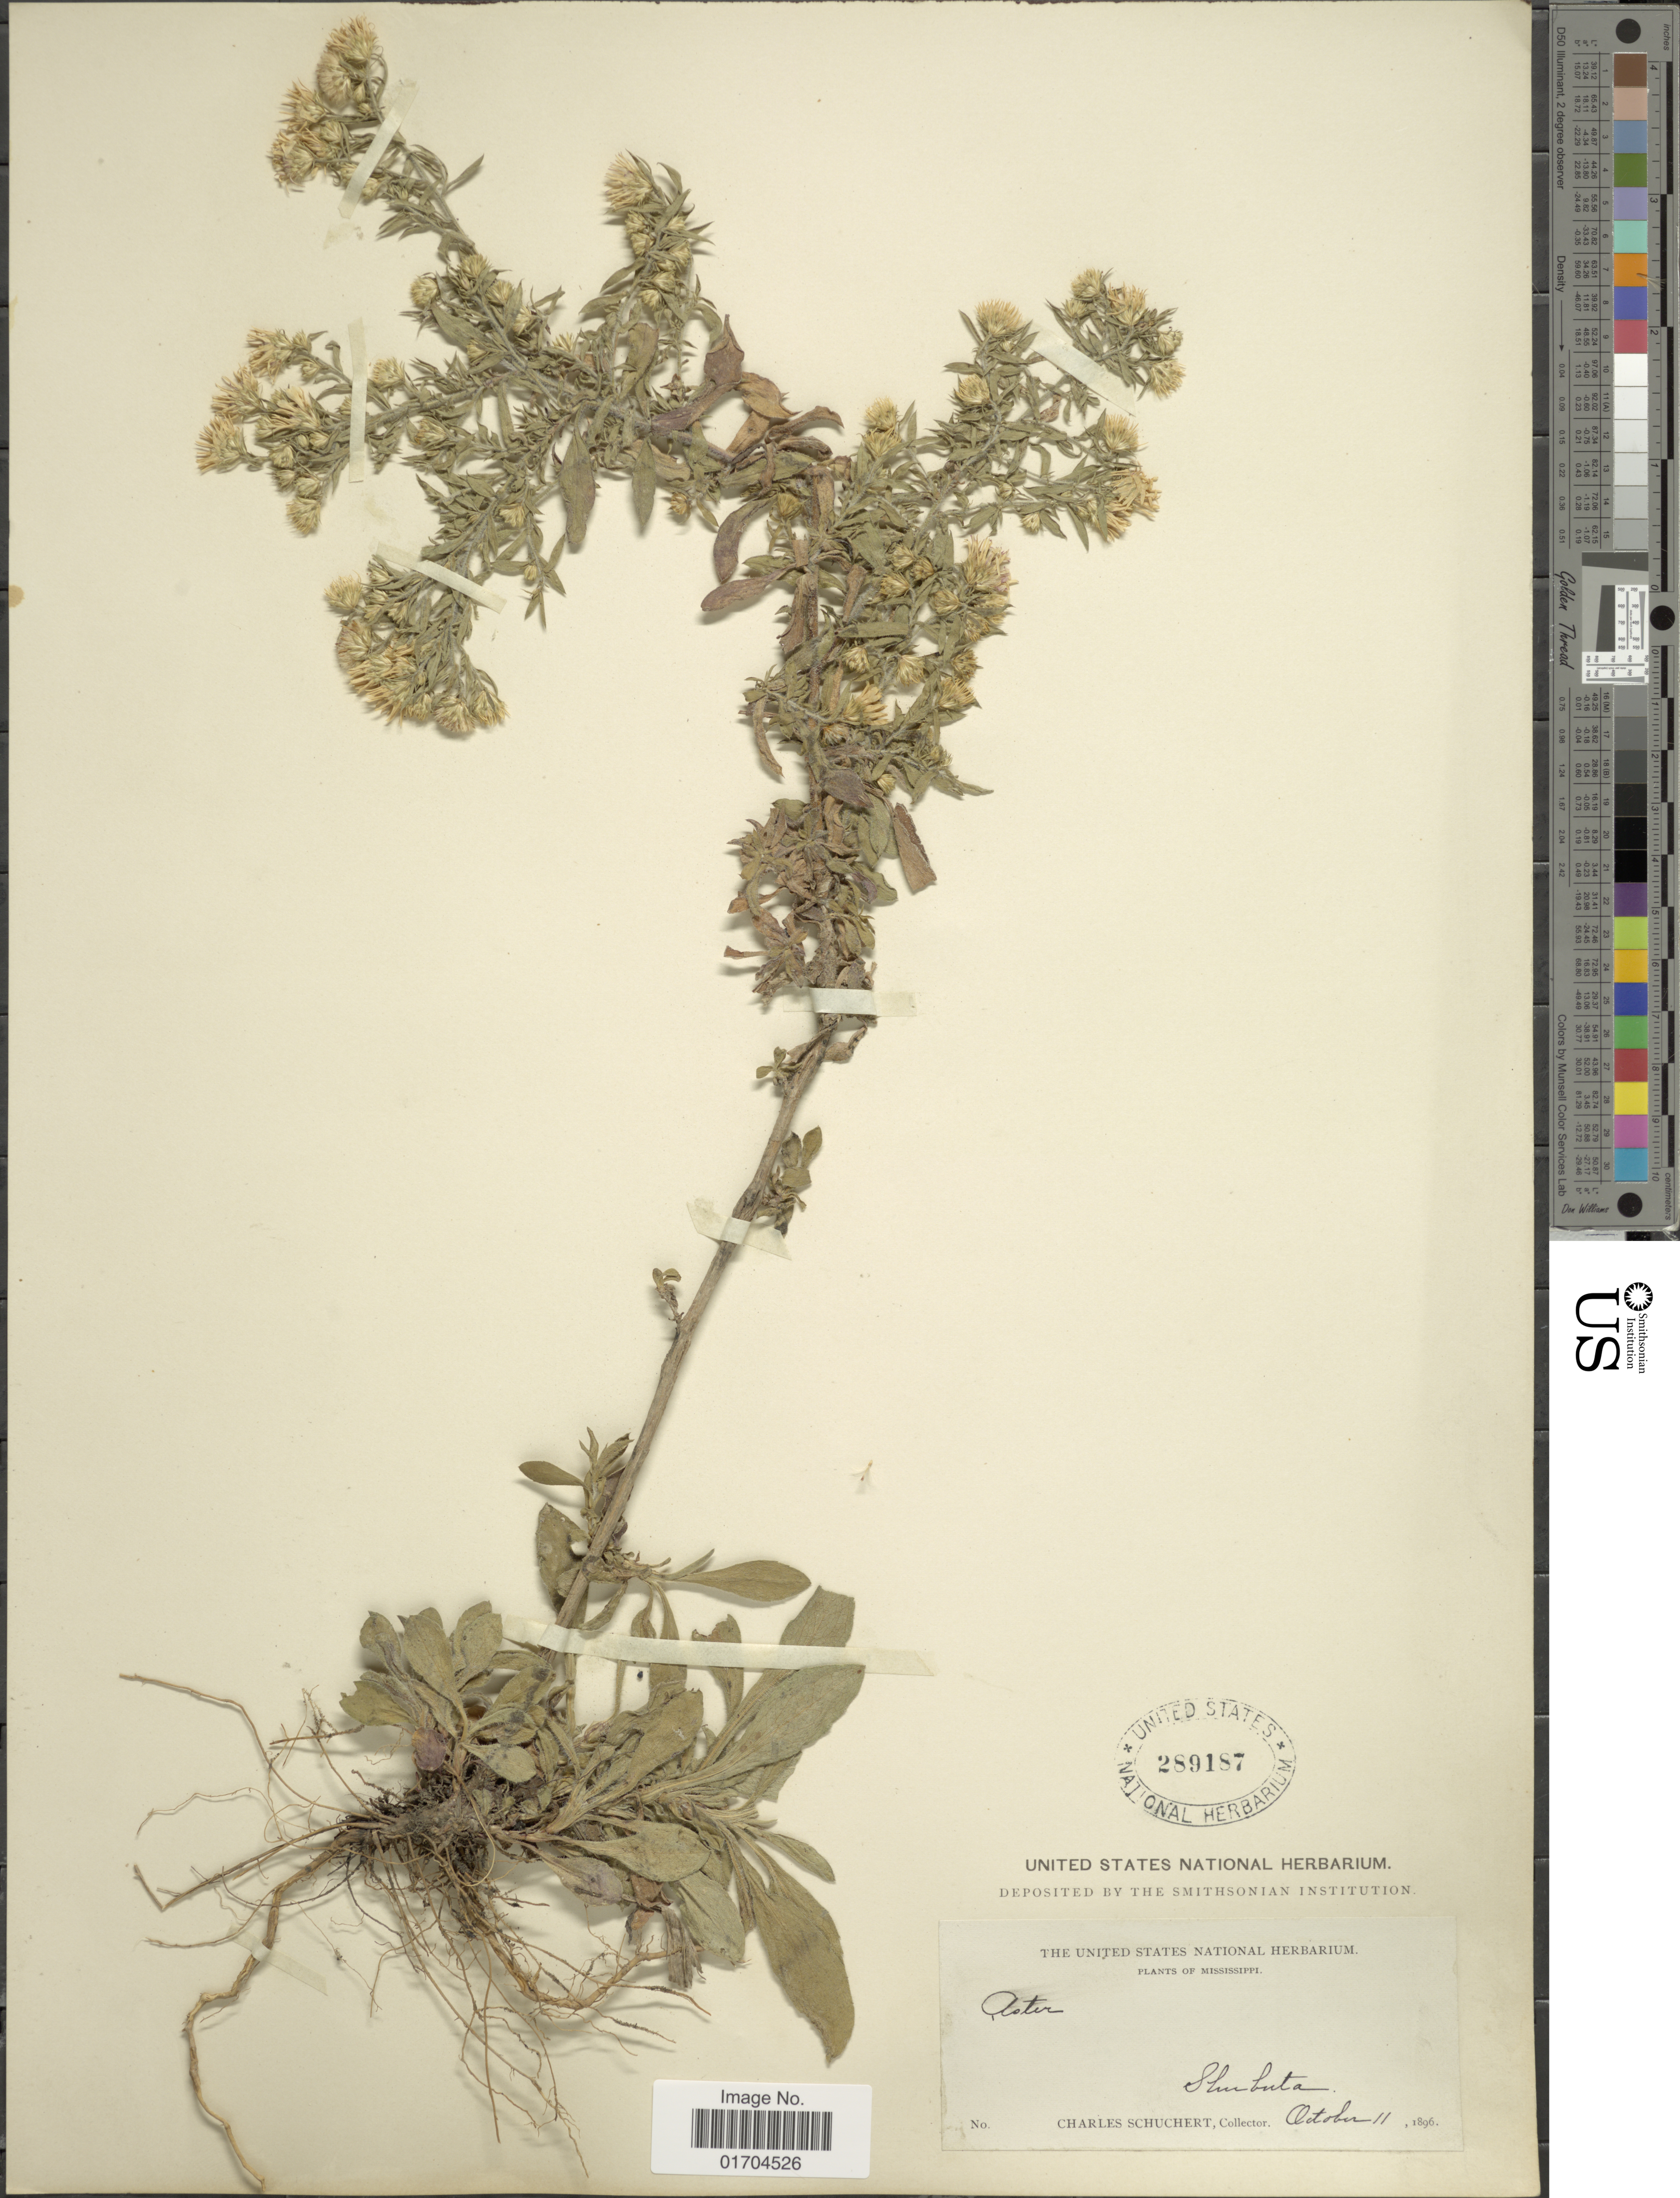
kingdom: Plantae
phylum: Tracheophyta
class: Magnoliopsida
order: Asterales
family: Asteraceae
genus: Symphyotrichum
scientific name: Symphyotrichum sp.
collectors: C. Schuchert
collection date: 1896-10-11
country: United States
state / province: Mississippi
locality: Shubuta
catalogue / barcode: US 289187